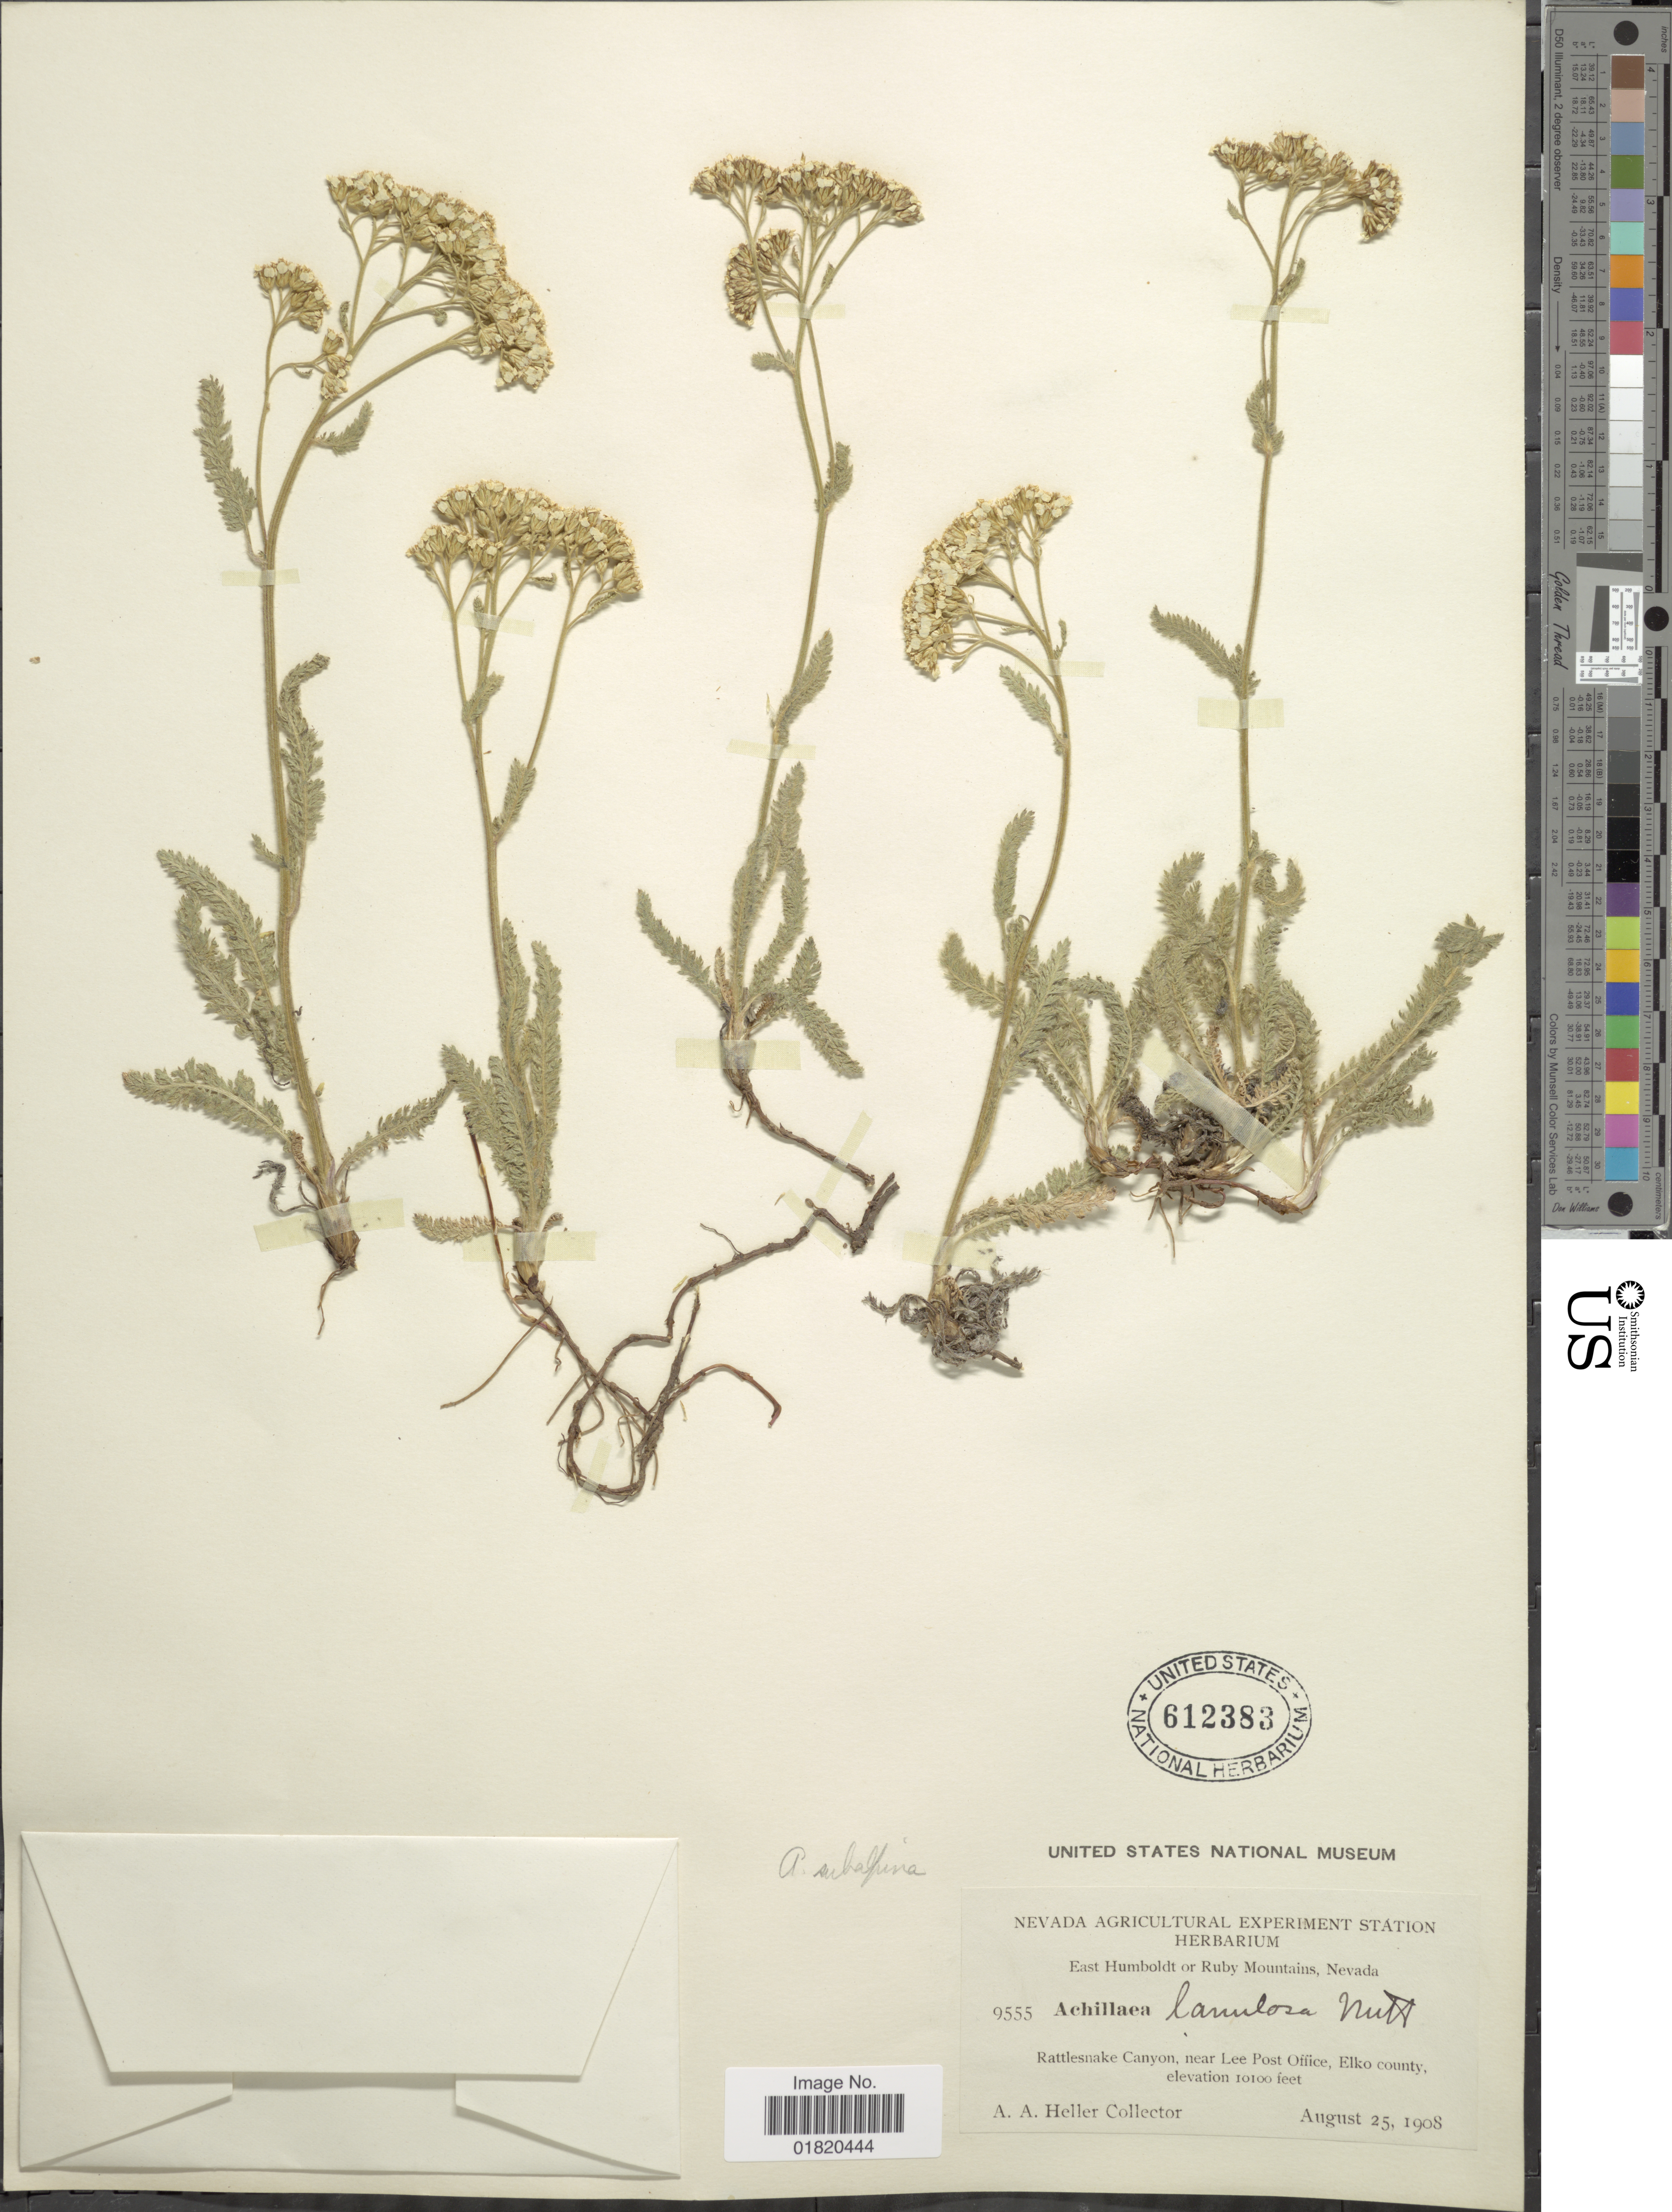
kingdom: Plantae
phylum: Tracheophyta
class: Magnoliopsida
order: Asterales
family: Asteraceae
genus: Achillea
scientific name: Achillea subalpina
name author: Greene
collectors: A. A. Heller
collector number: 9555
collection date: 1908-08-25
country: United States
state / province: Nevada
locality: East Humboldt or Ruby Mountains. Rattlesnake Canyon, near Lee Post Office, Elko county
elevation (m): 3078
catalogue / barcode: US 612383